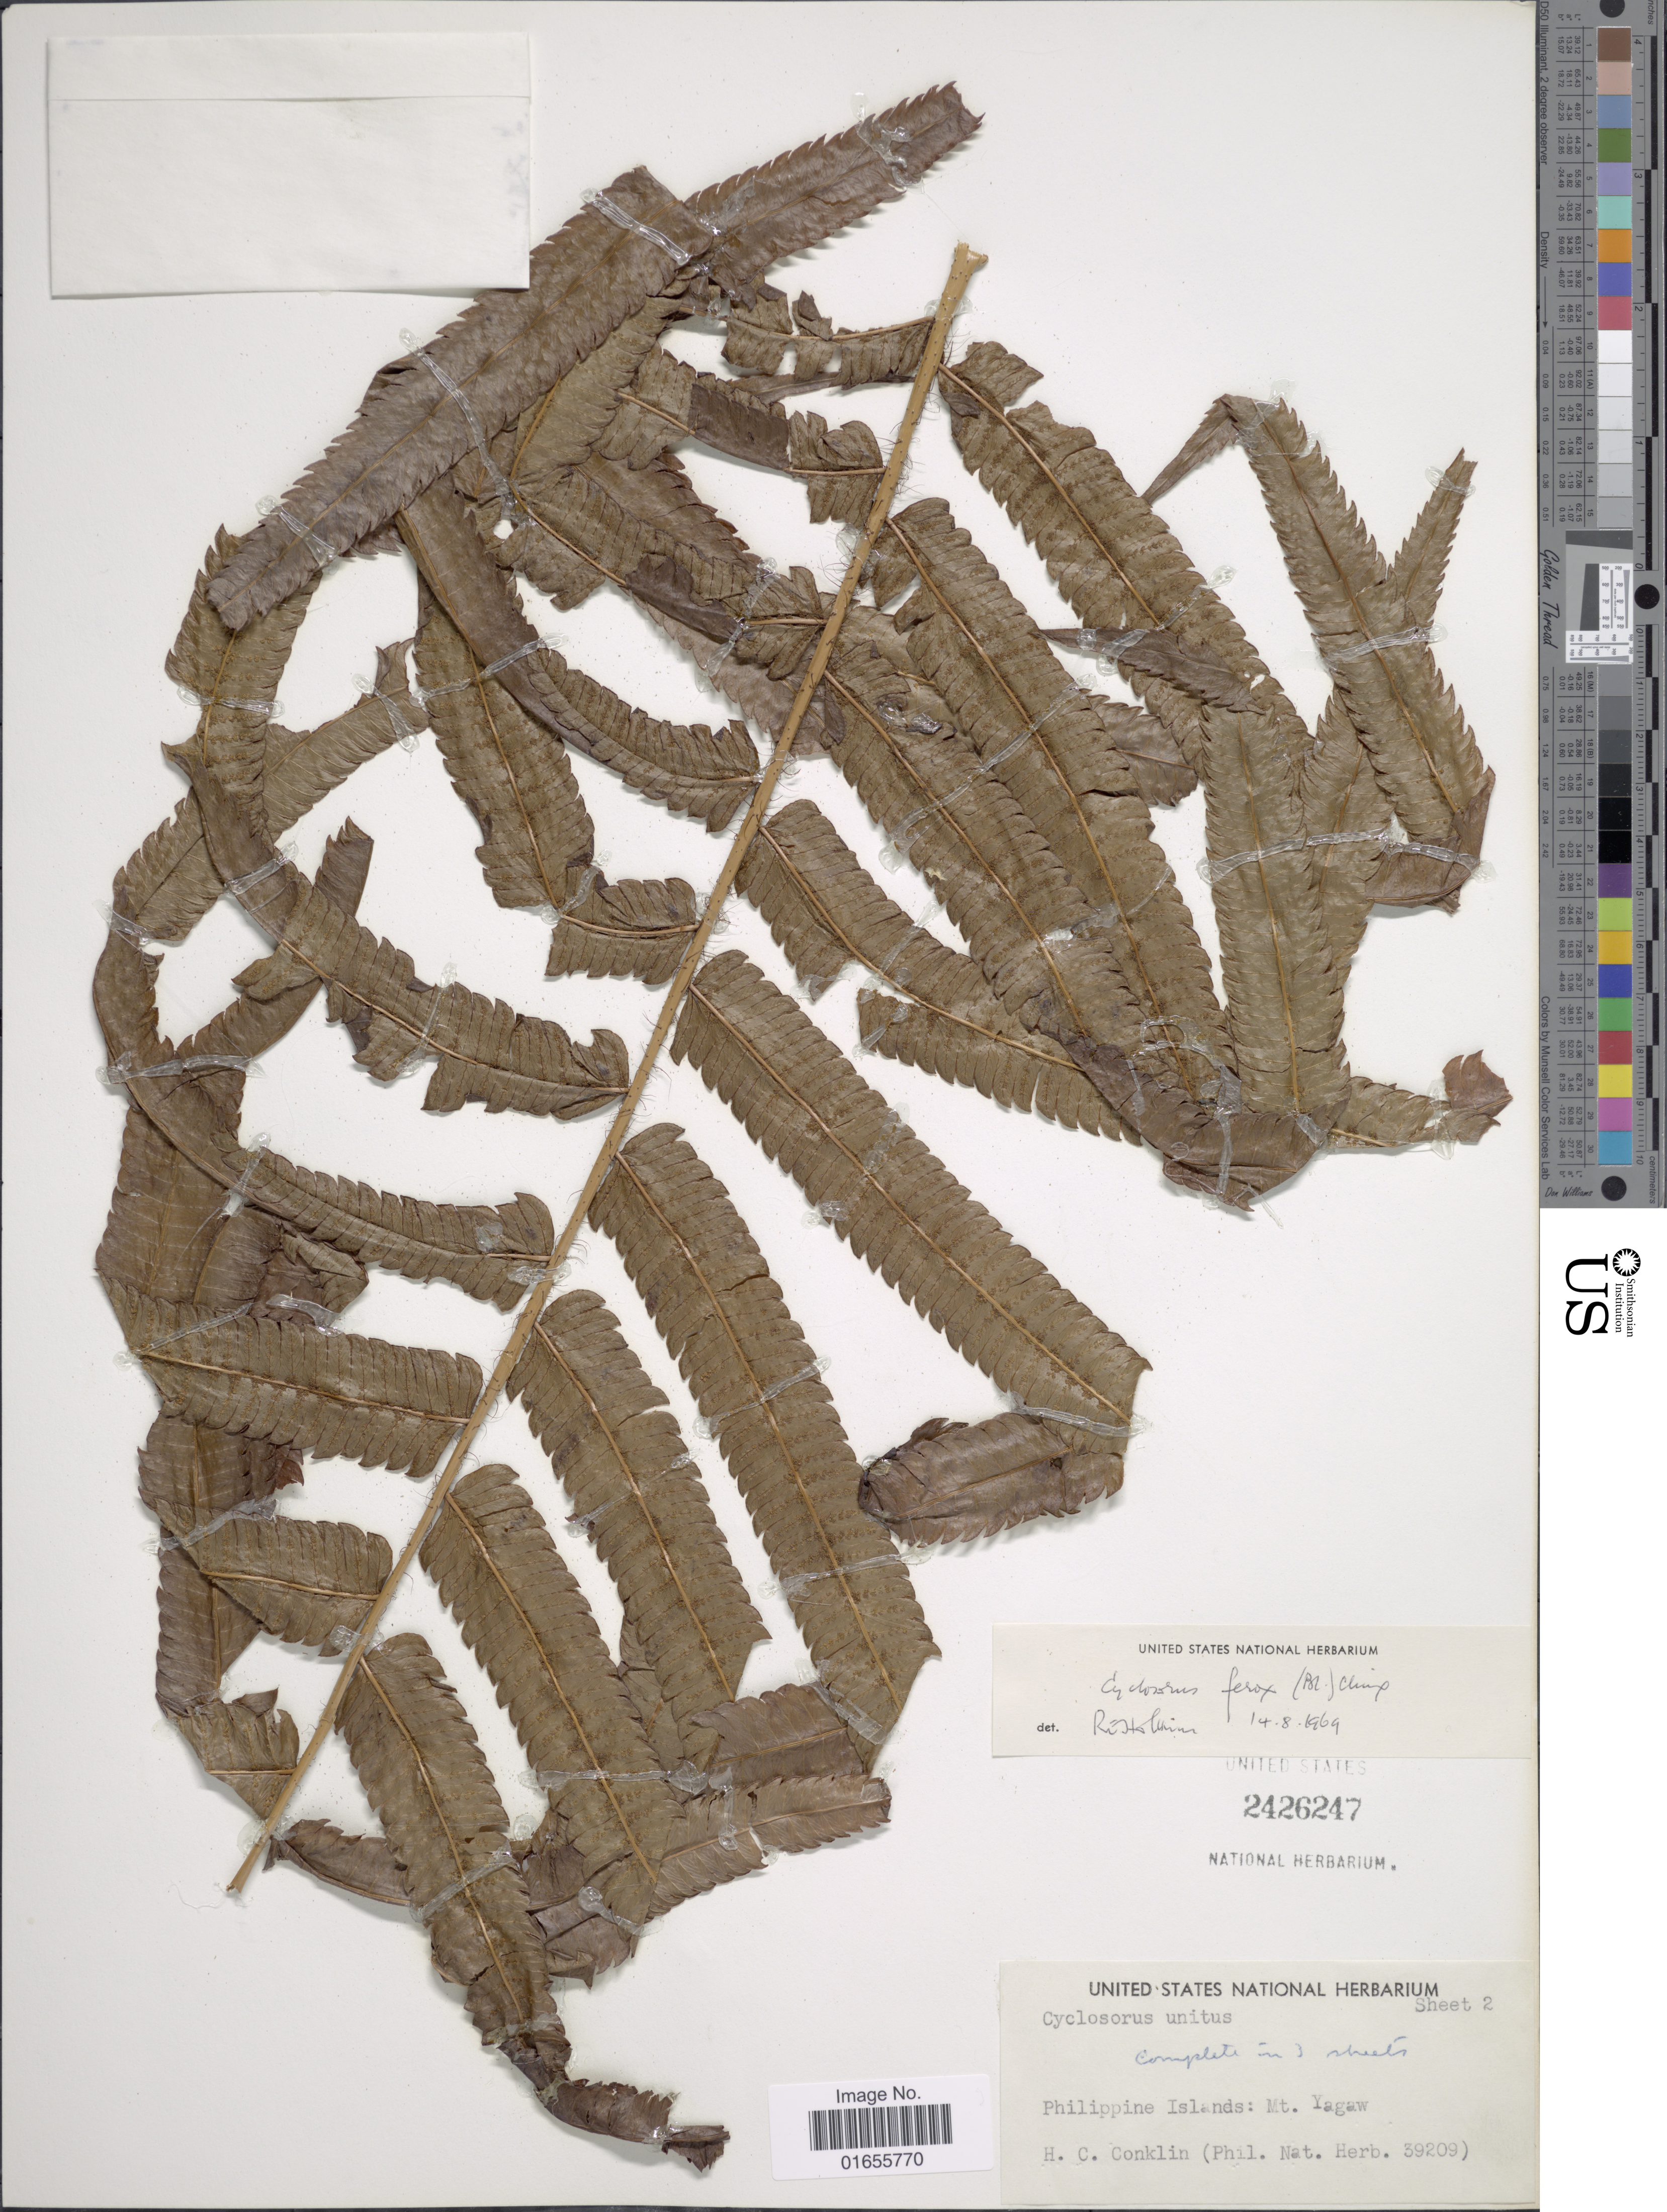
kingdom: Plantae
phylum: Tracheophyta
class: Polypodiopsida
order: Polypodiales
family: Thelypteridaceae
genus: Chingia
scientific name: Chingia ferox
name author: (Blume) Holttum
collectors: H. Conklin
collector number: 39209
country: Philippines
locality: Mt. Yagaw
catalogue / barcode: US 2426247